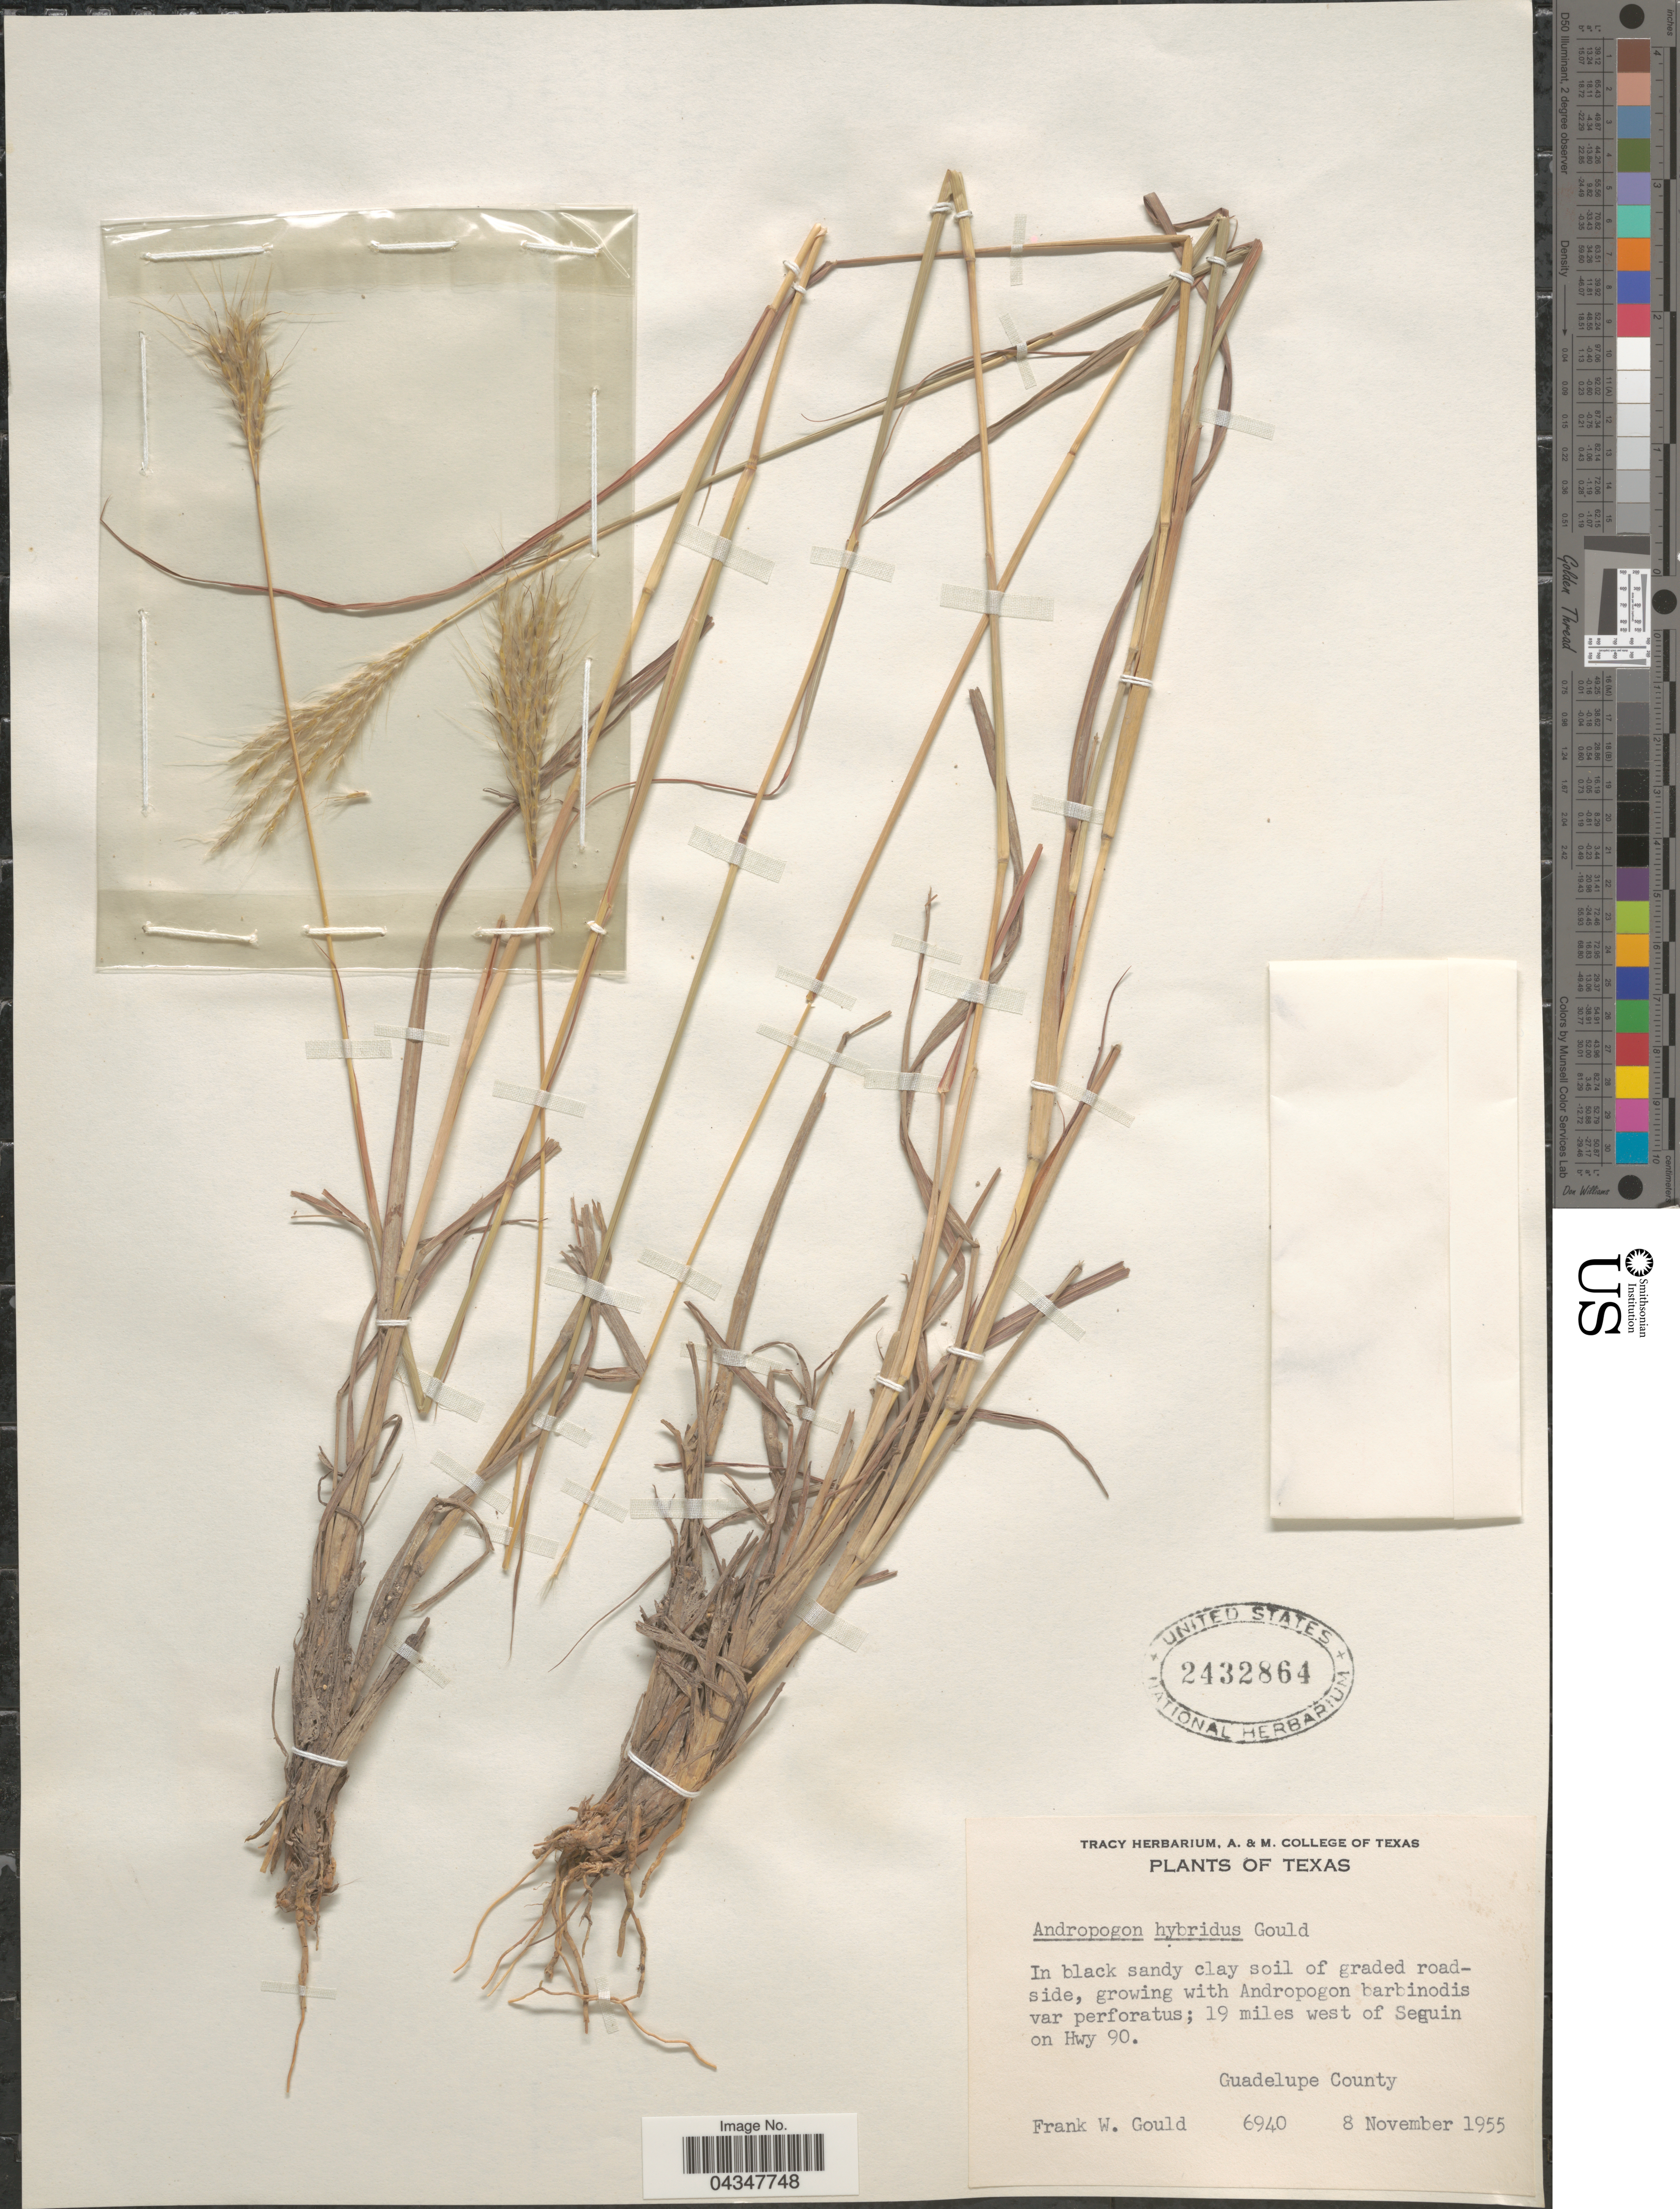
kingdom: Plantae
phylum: Tracheophyta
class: Liliopsida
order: Poales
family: Poaceae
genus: Bothriochloa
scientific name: Bothriochloa hybrida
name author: (Gould) Gould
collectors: F. W. Gould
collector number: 6940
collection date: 1955-11-08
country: United States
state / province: Texas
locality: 19 miles west of Seguin on Hwy 90. Guadelupe County.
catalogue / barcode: US 2432864